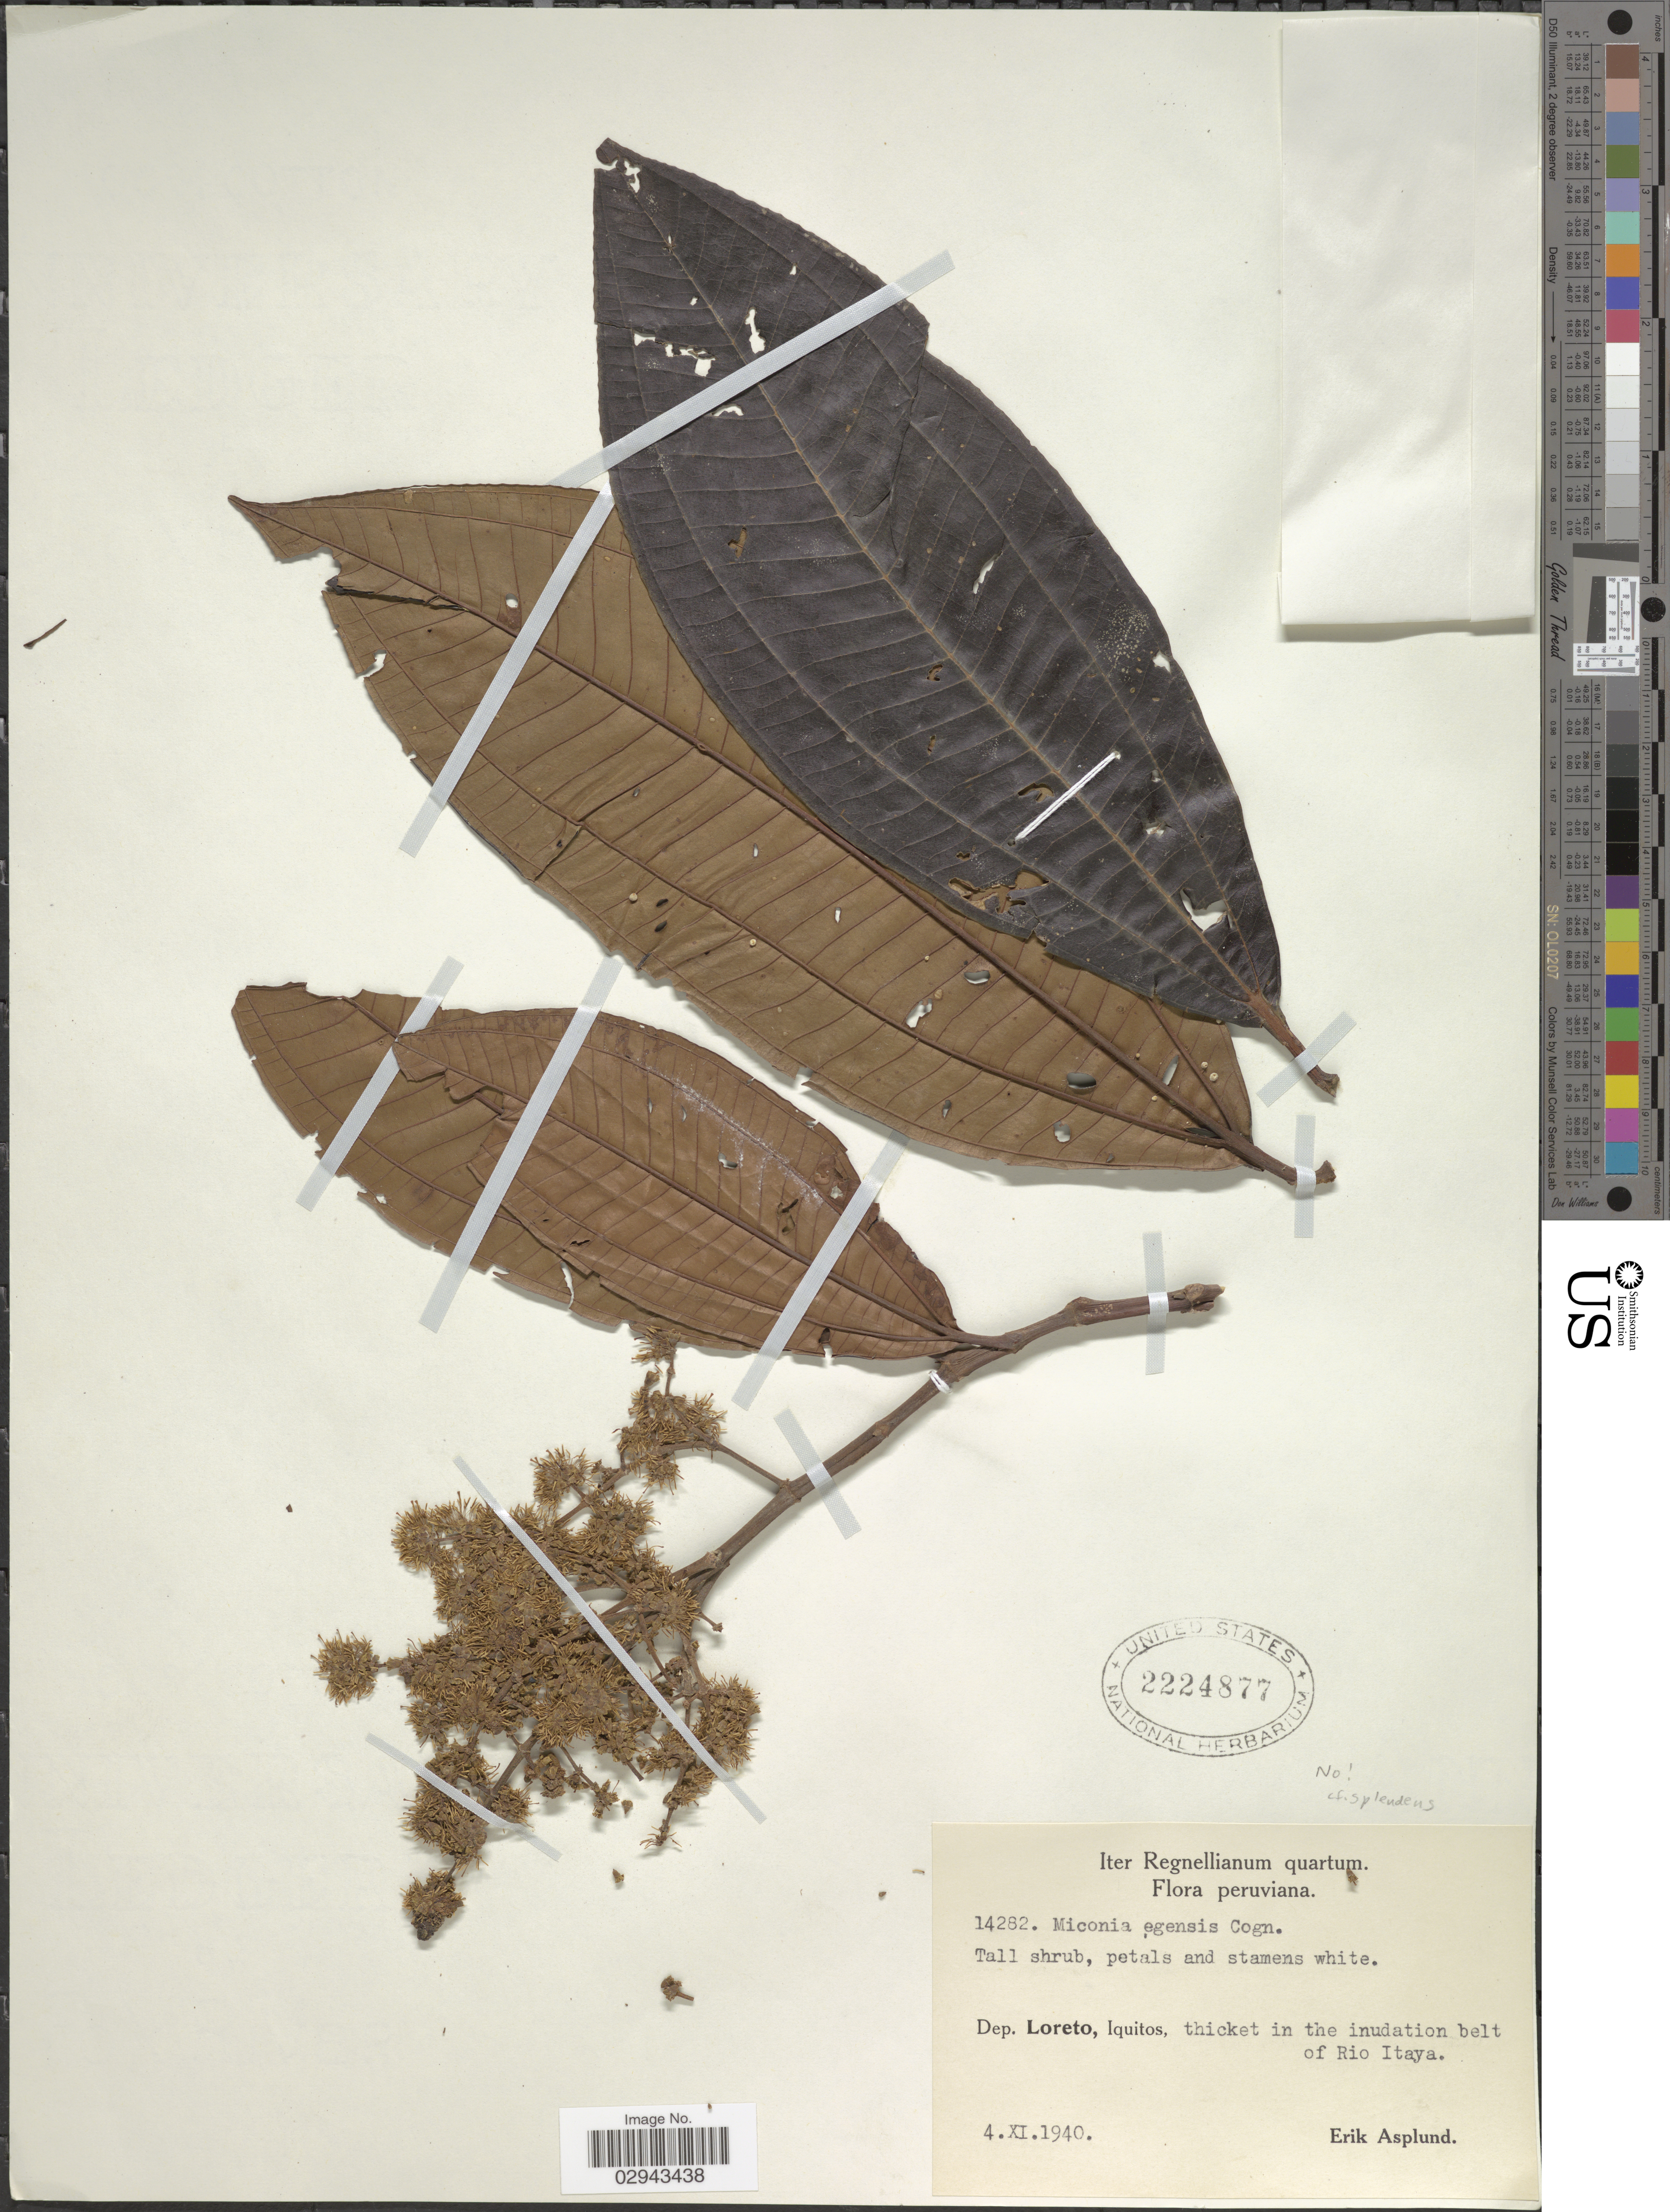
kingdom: Plantae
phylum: Tracheophyta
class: Magnoliopsida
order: Myrtales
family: Melastomataceae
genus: Miconia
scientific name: Miconia splendens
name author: (Sw.) Griseb.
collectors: E. Asplund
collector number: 14282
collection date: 1940-11-04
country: Peru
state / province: Loreto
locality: Dep. Loreto, Iquitos, thicket in the inudation belt of Rio Itaya.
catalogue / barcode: US 2224877